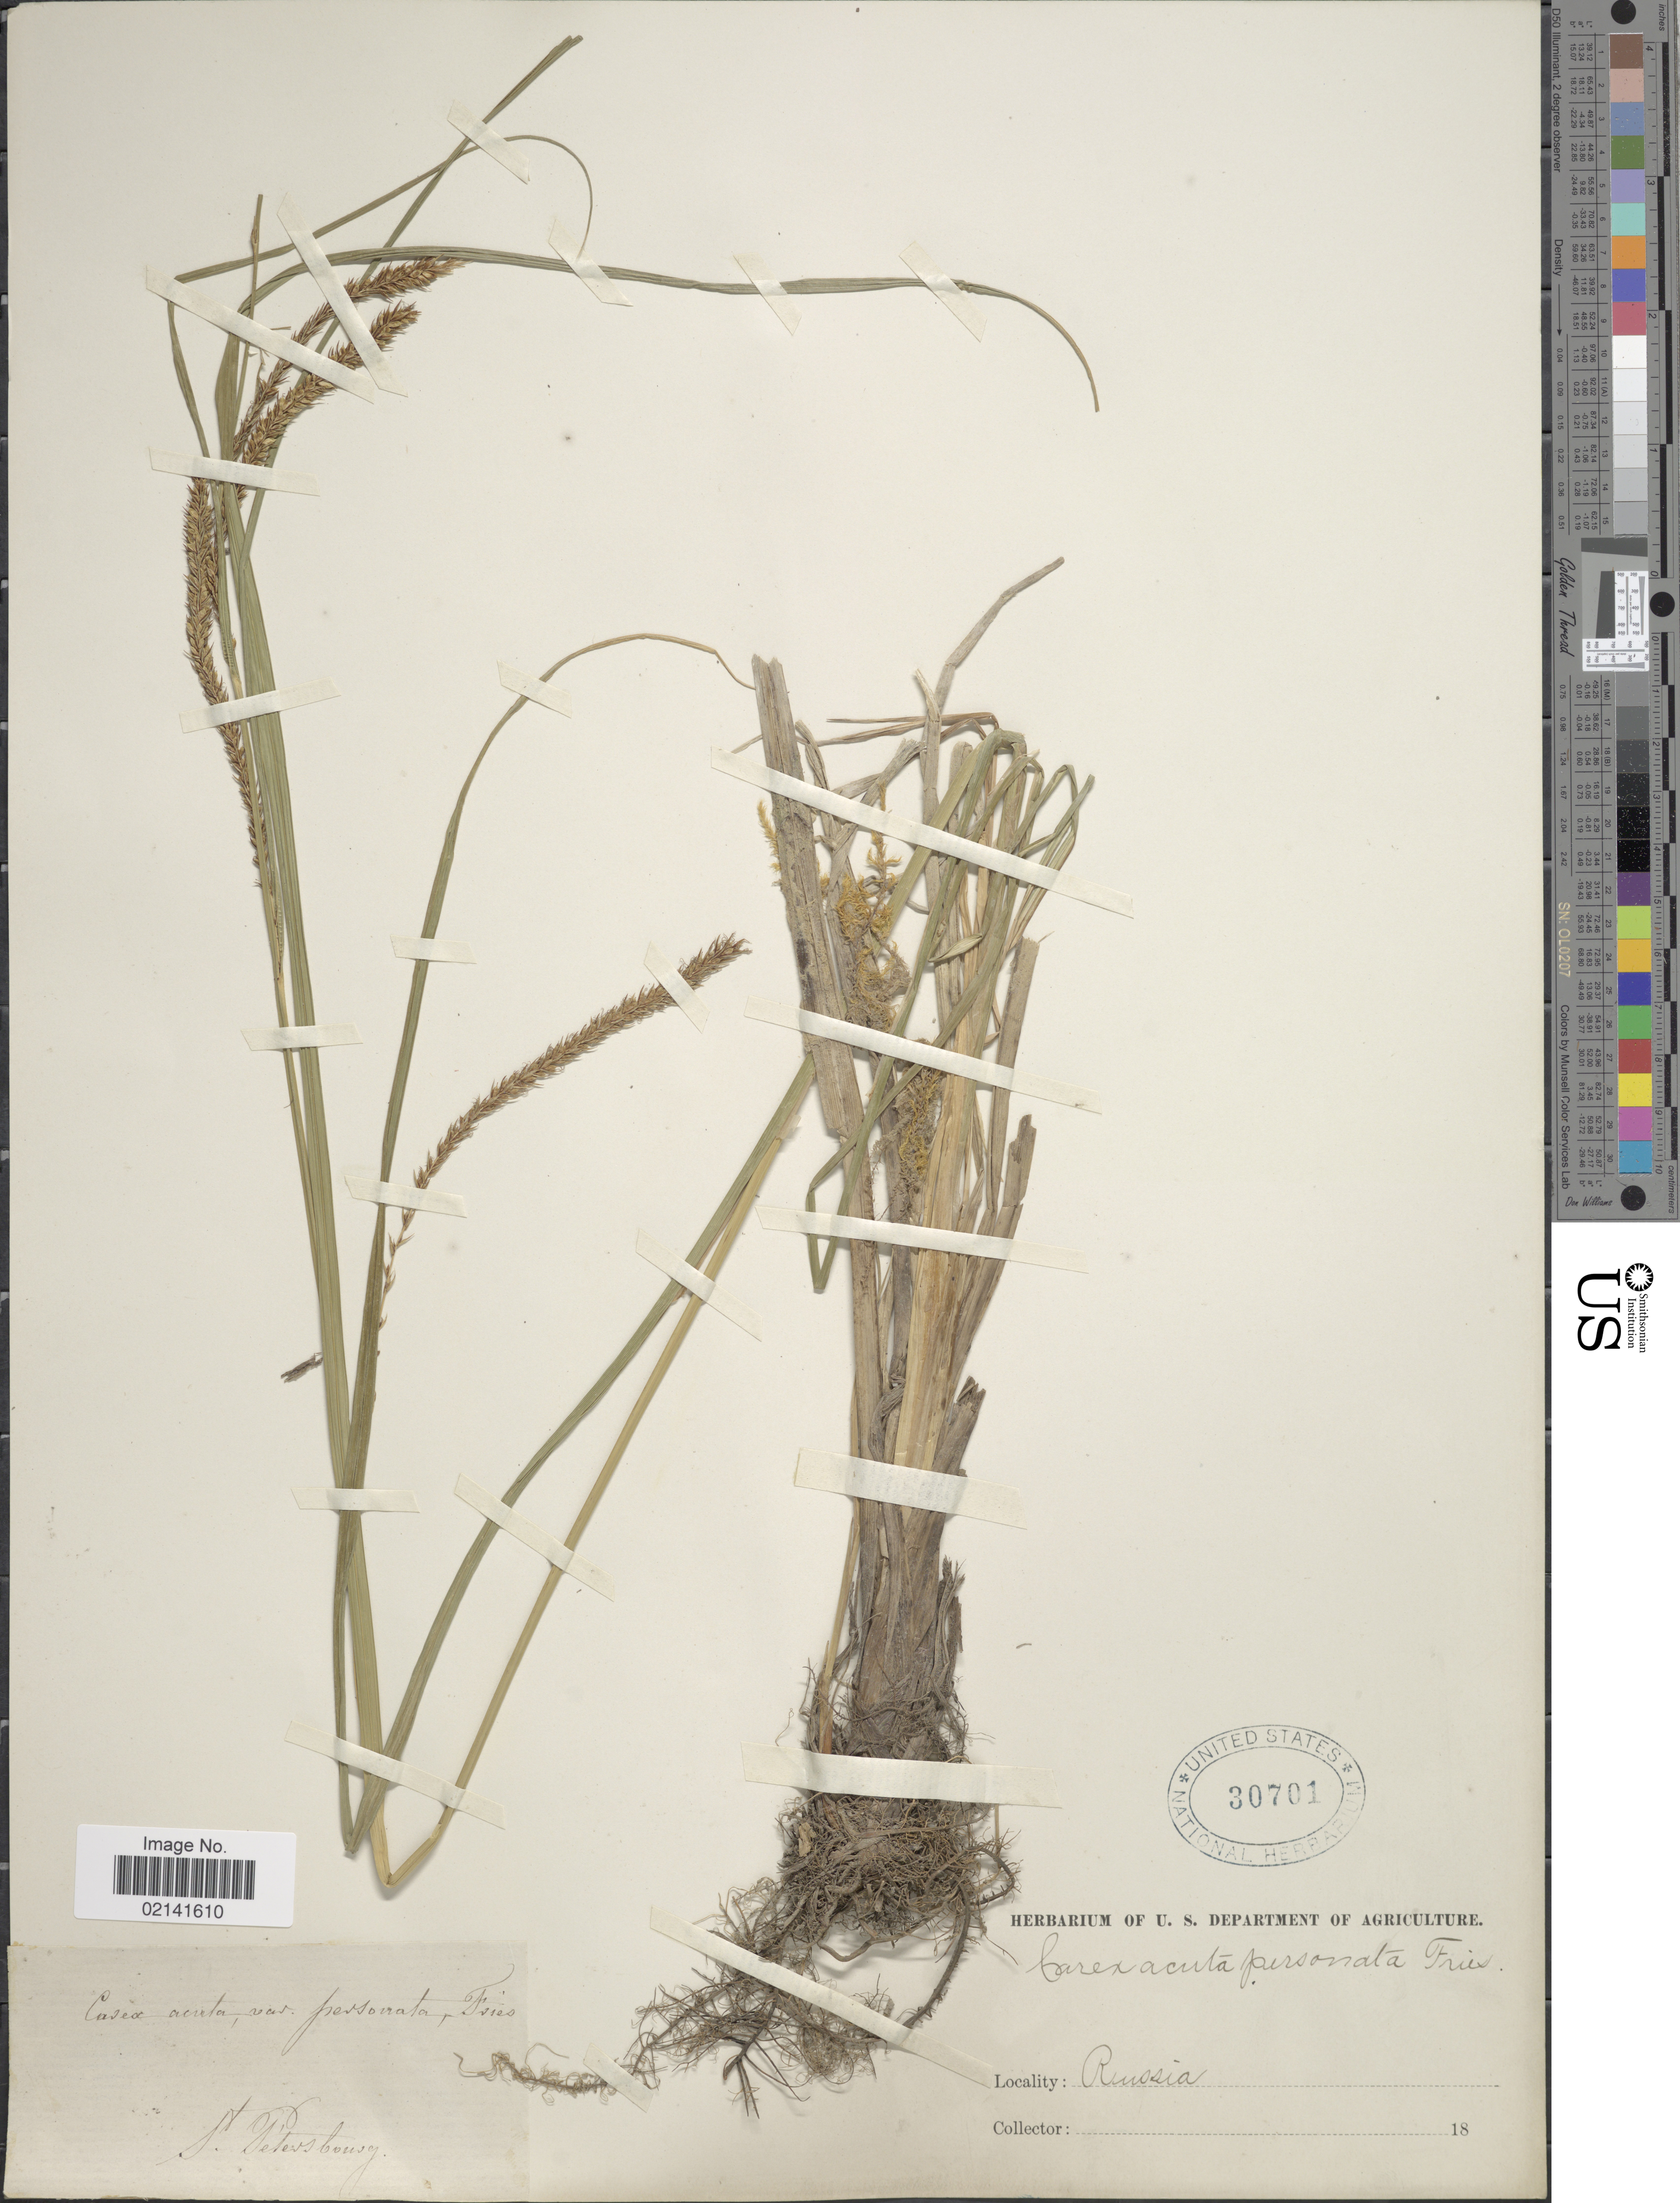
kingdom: Plantae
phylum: Tracheophyta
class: Liliopsida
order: Poales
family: Cyperaceae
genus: Carex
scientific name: Carex acuta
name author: L.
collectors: ex herb. U. S. Department of Agriculture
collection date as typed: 18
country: Russian Federation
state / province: St. Petersburg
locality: St. Petersbourg.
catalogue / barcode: US 30701